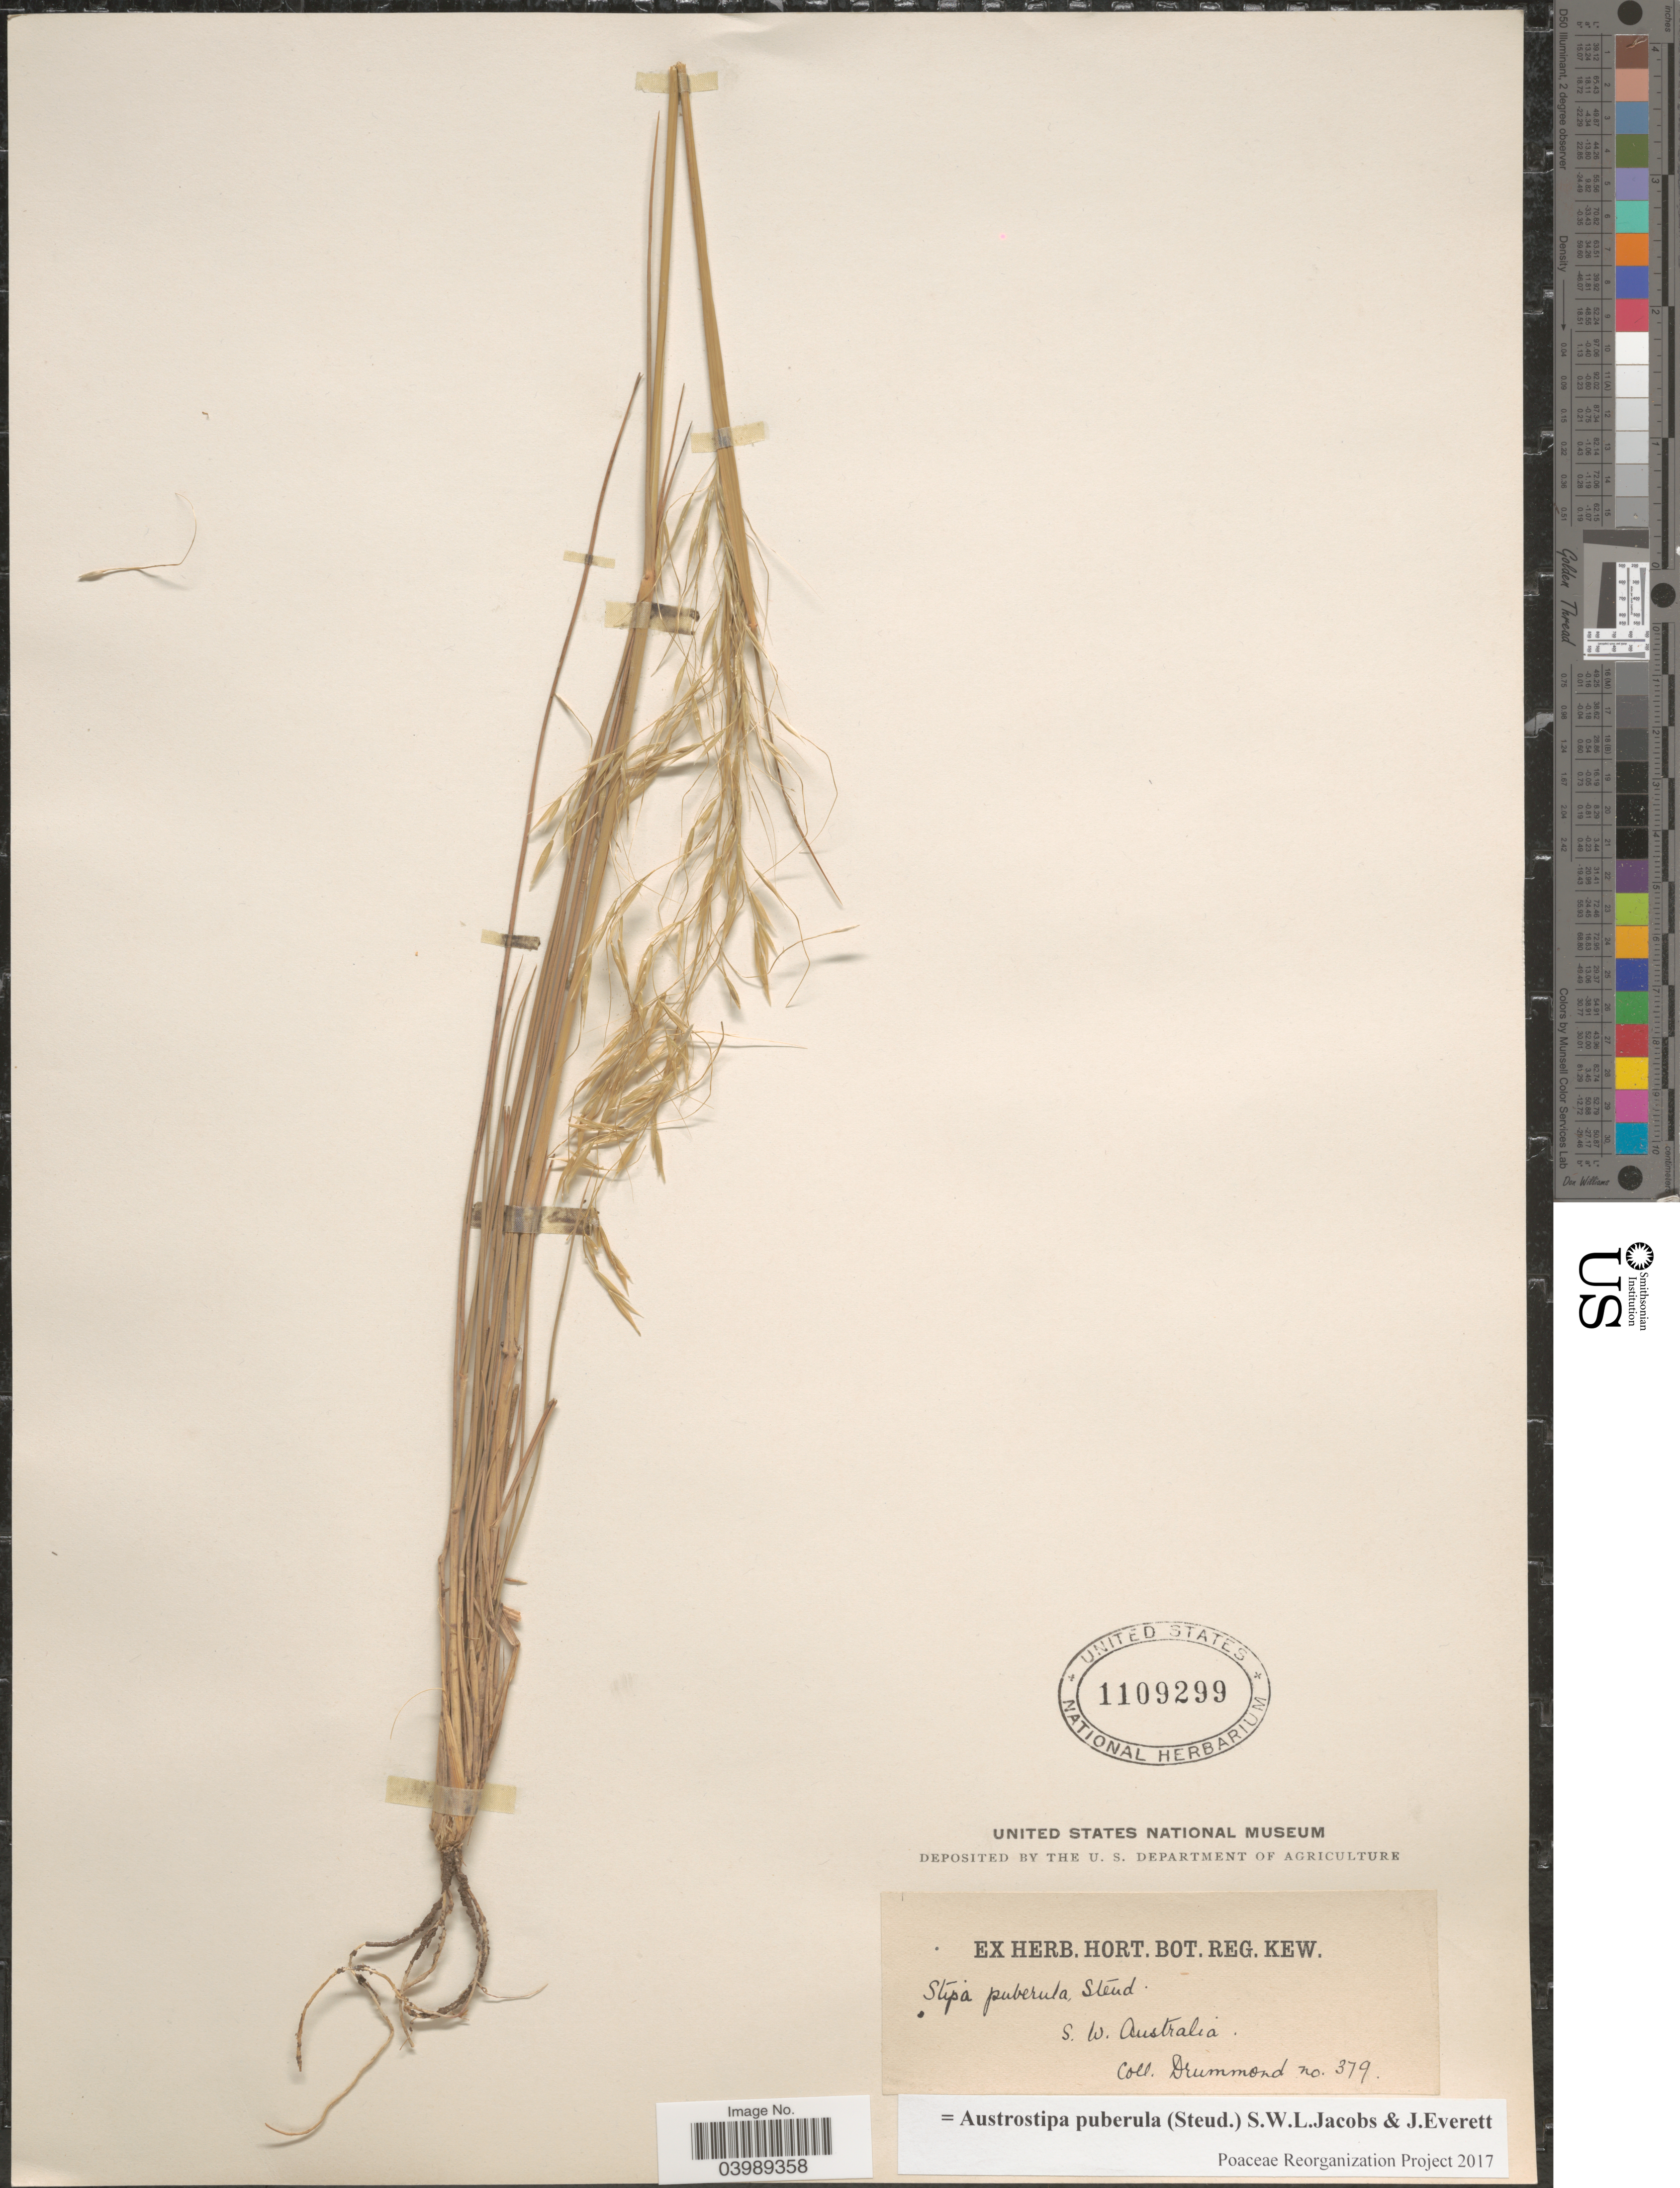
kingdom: Plantae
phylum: Tracheophyta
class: Liliopsida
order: Poales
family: Poaceae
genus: Austrostipa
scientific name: Austrostipa puberula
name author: (Steud.) S.W.L. Jacobs & J. Everett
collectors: -. Drummond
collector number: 379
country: Australia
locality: S.W. Australia.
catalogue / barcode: US 1109299